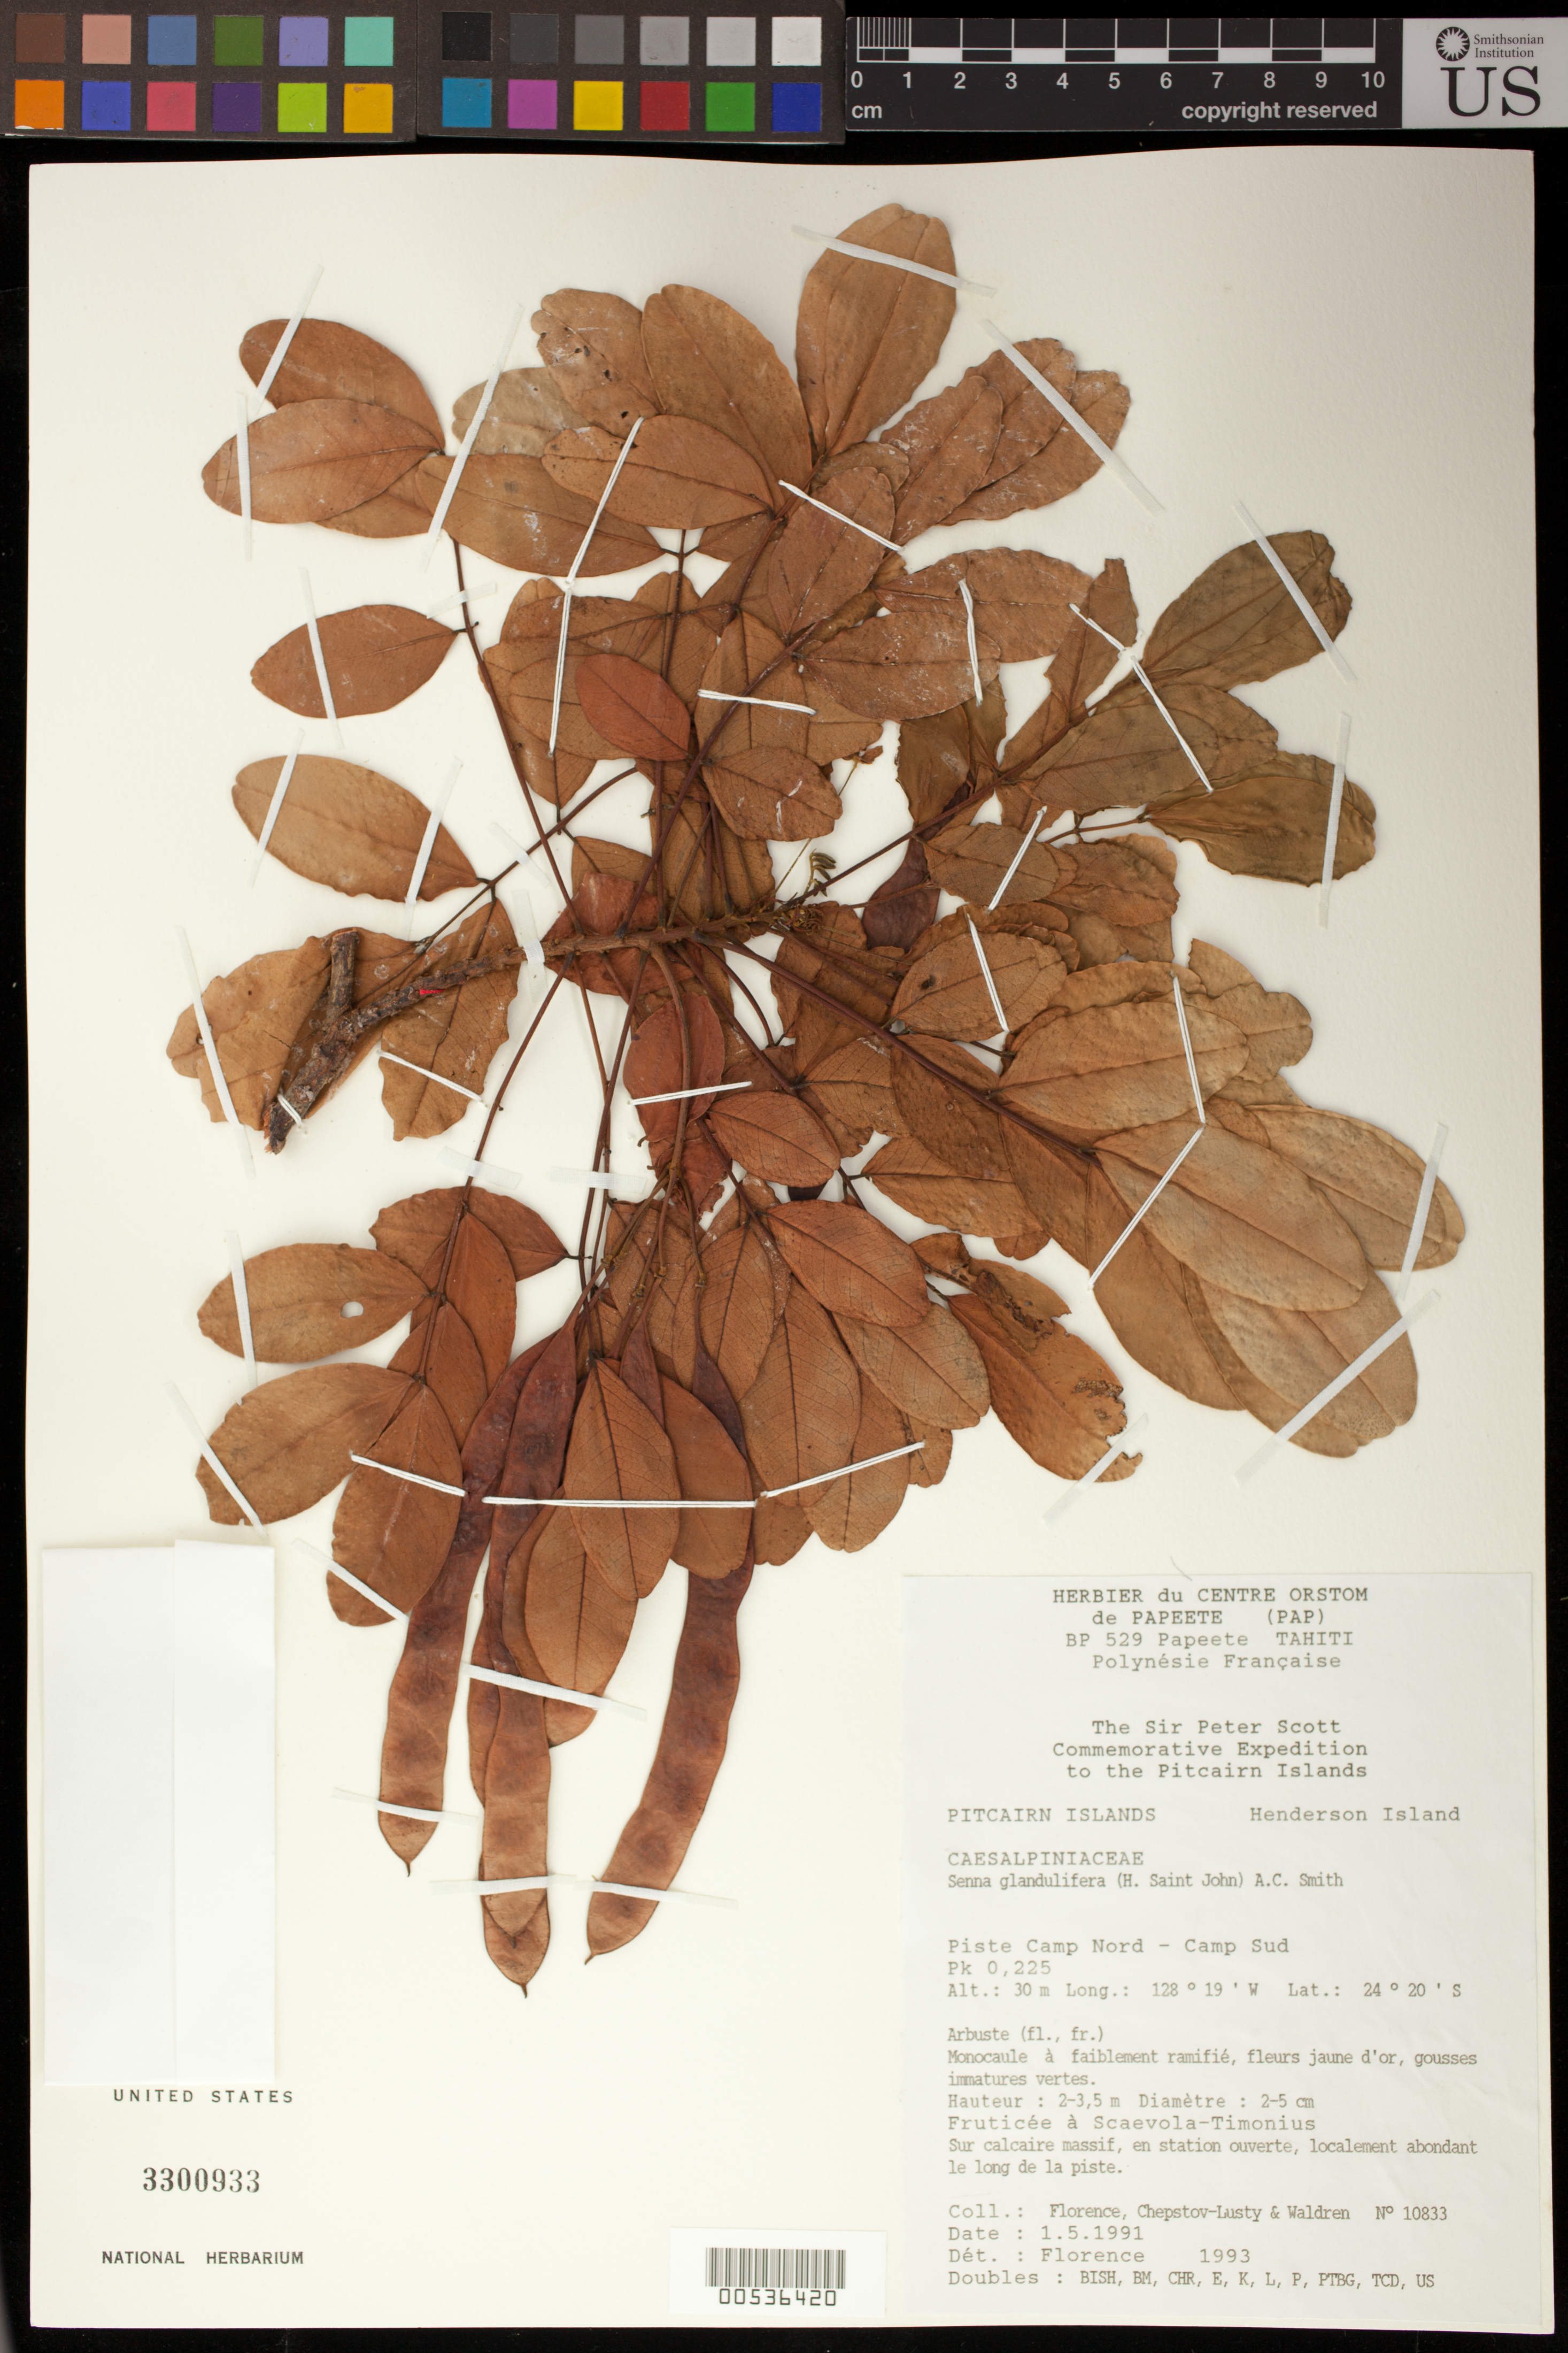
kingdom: Plantae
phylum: Tracheophyta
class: Magnoliopsida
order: Fabales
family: Fabaceae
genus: Senna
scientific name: Senna glanduligera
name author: (H. St. John) A.C. Sm.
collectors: -. Florence, -. Chepstov-lusty & Waldren, --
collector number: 10833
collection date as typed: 01 May 1991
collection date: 1991-05-01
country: French Polynesia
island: Tahiti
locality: Henderson island [Society Is.]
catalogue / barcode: US 3300933